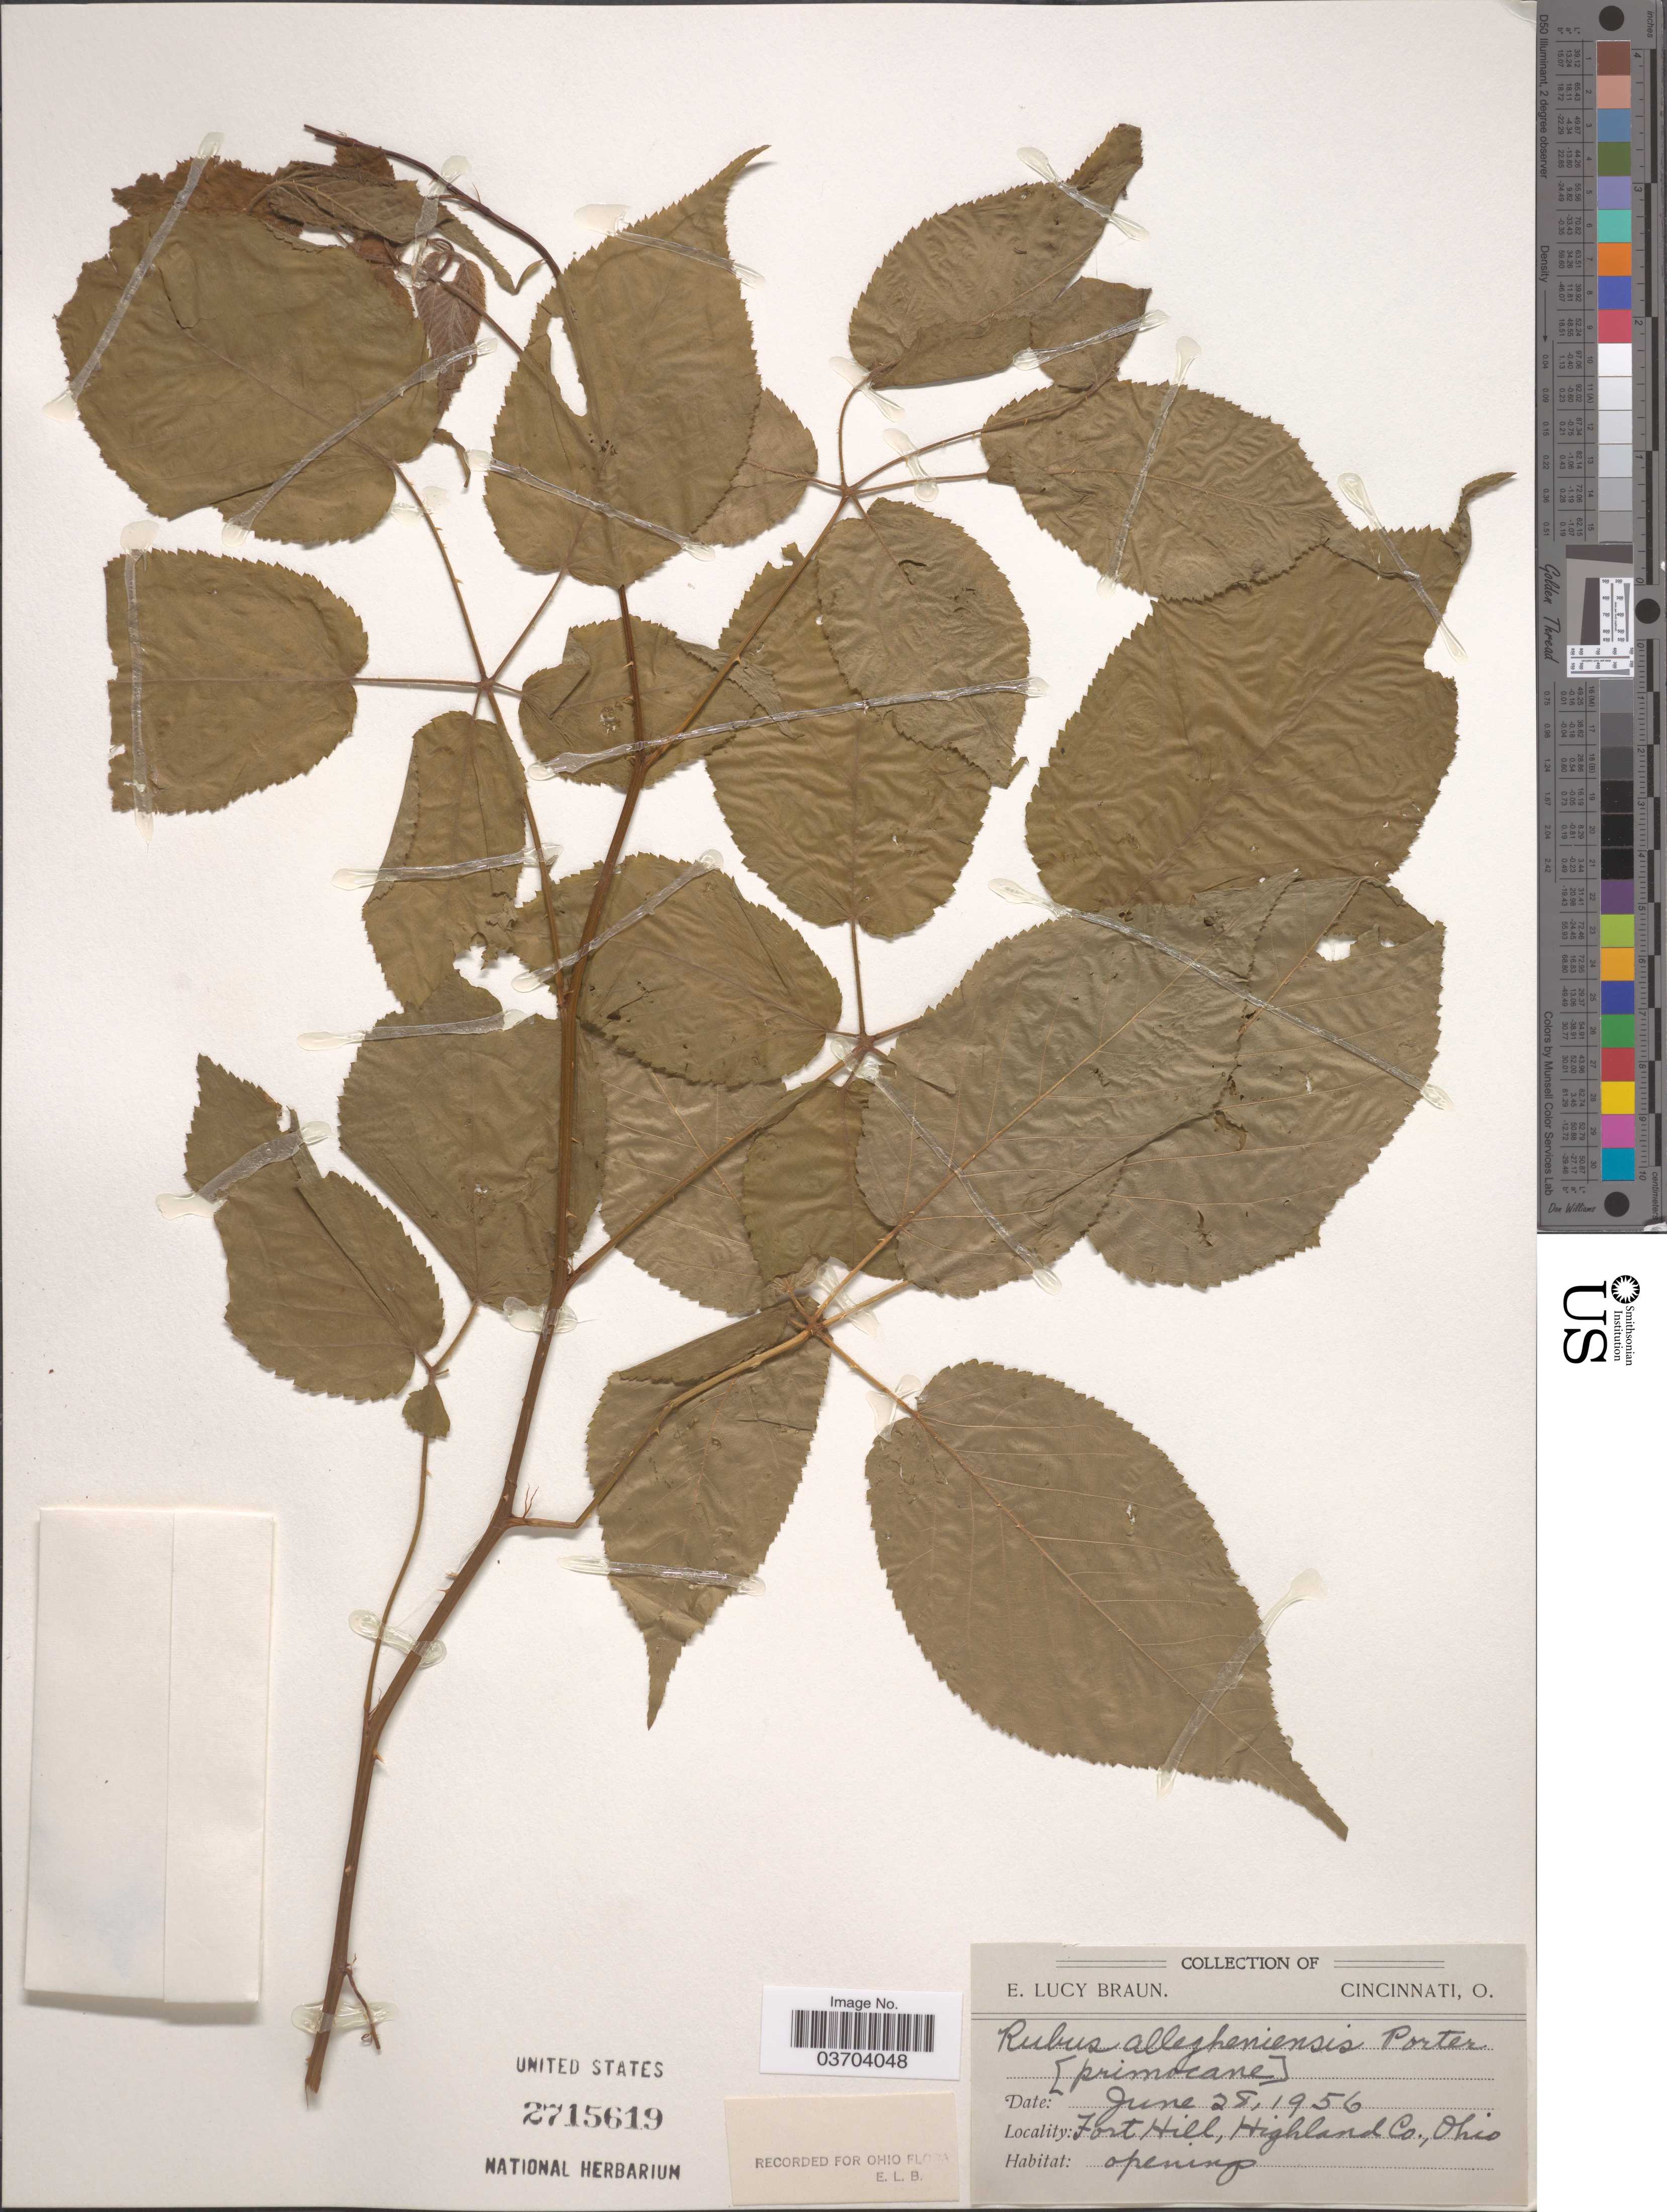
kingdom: Plantae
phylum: Tracheophyta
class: Magnoliopsida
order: Rosales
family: Rosaceae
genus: Rubus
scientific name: Rubus allegheniensis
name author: Porter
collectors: E. L. Braun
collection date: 1956-06-28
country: United States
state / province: Ohio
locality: Fort Hill, Highland Co.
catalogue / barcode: US 2715619